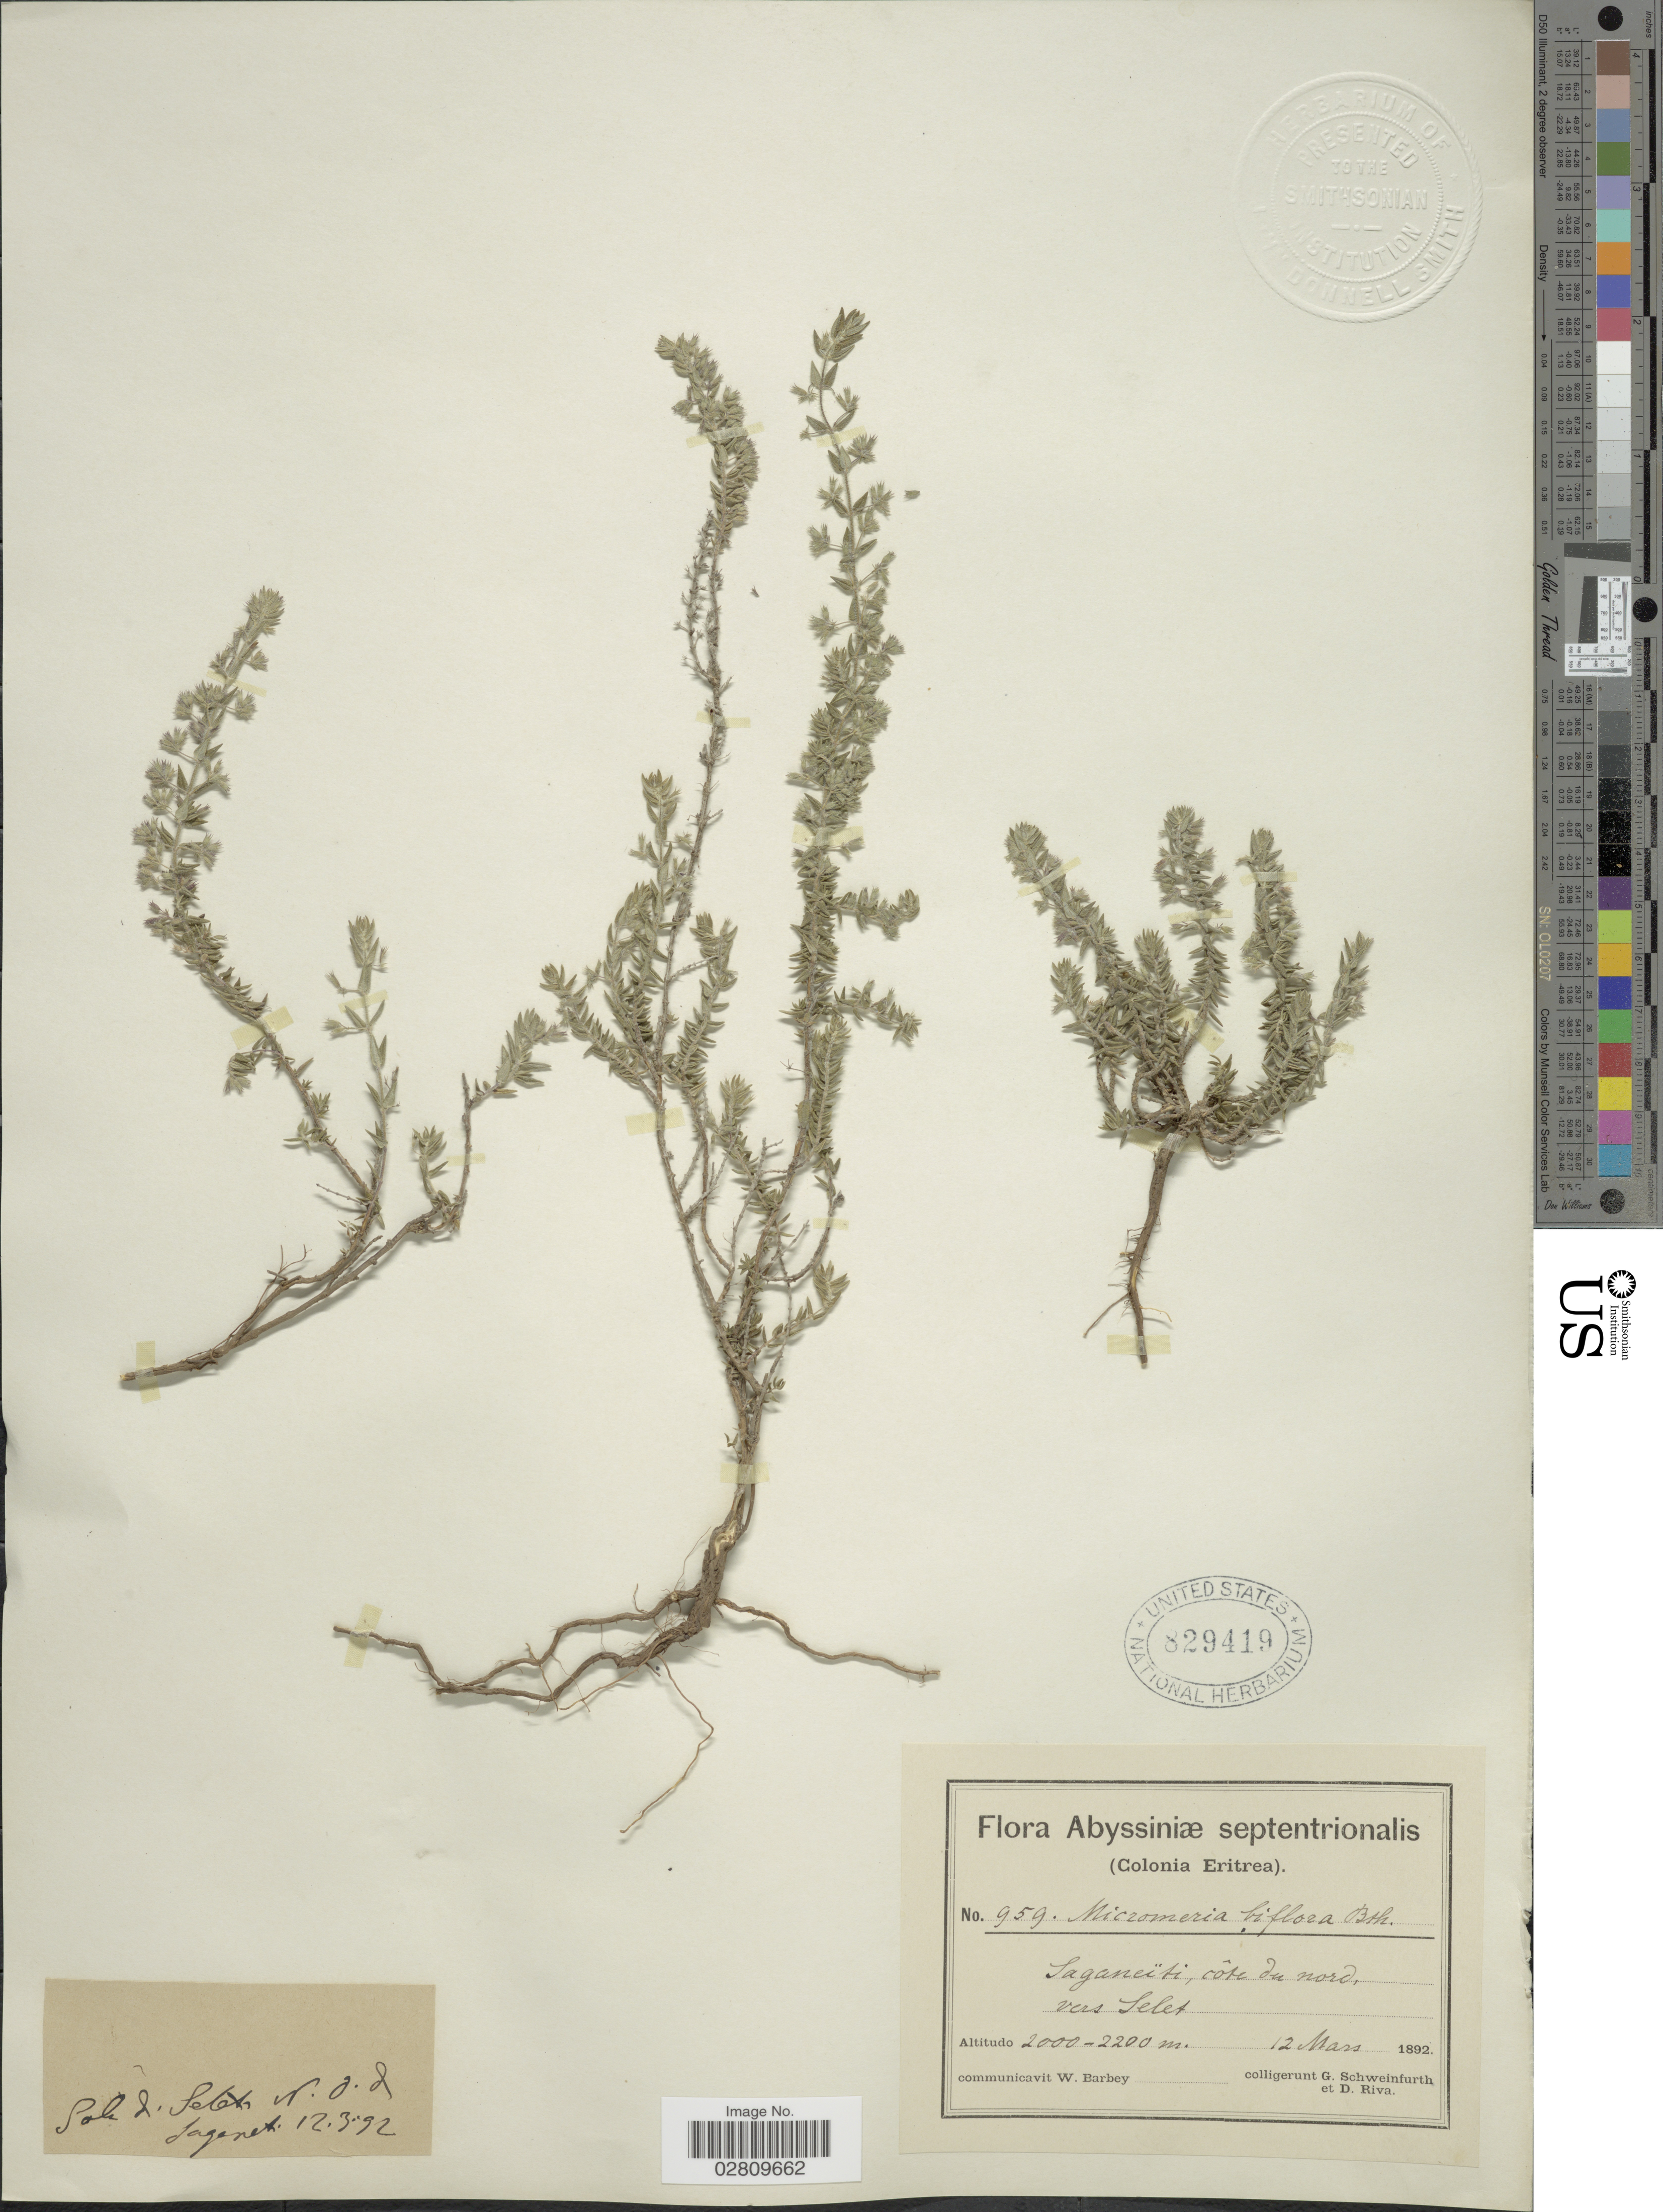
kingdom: Plantae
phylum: Tracheophyta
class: Magnoliopsida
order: Lamiales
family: Lamiaceae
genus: Micromeria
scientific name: Micromeria biflora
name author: (Buch.-Ham. ex D. Don) Benth.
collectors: G. A. Schweinfurth (herbarium) & D. Riva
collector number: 959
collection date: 1892-03-12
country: Eritrea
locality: Abyssiniæ septentrionalis (Colonia Eritrea). Saganeïti, côte du nord, vers Selet.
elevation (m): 2000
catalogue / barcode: US 829419